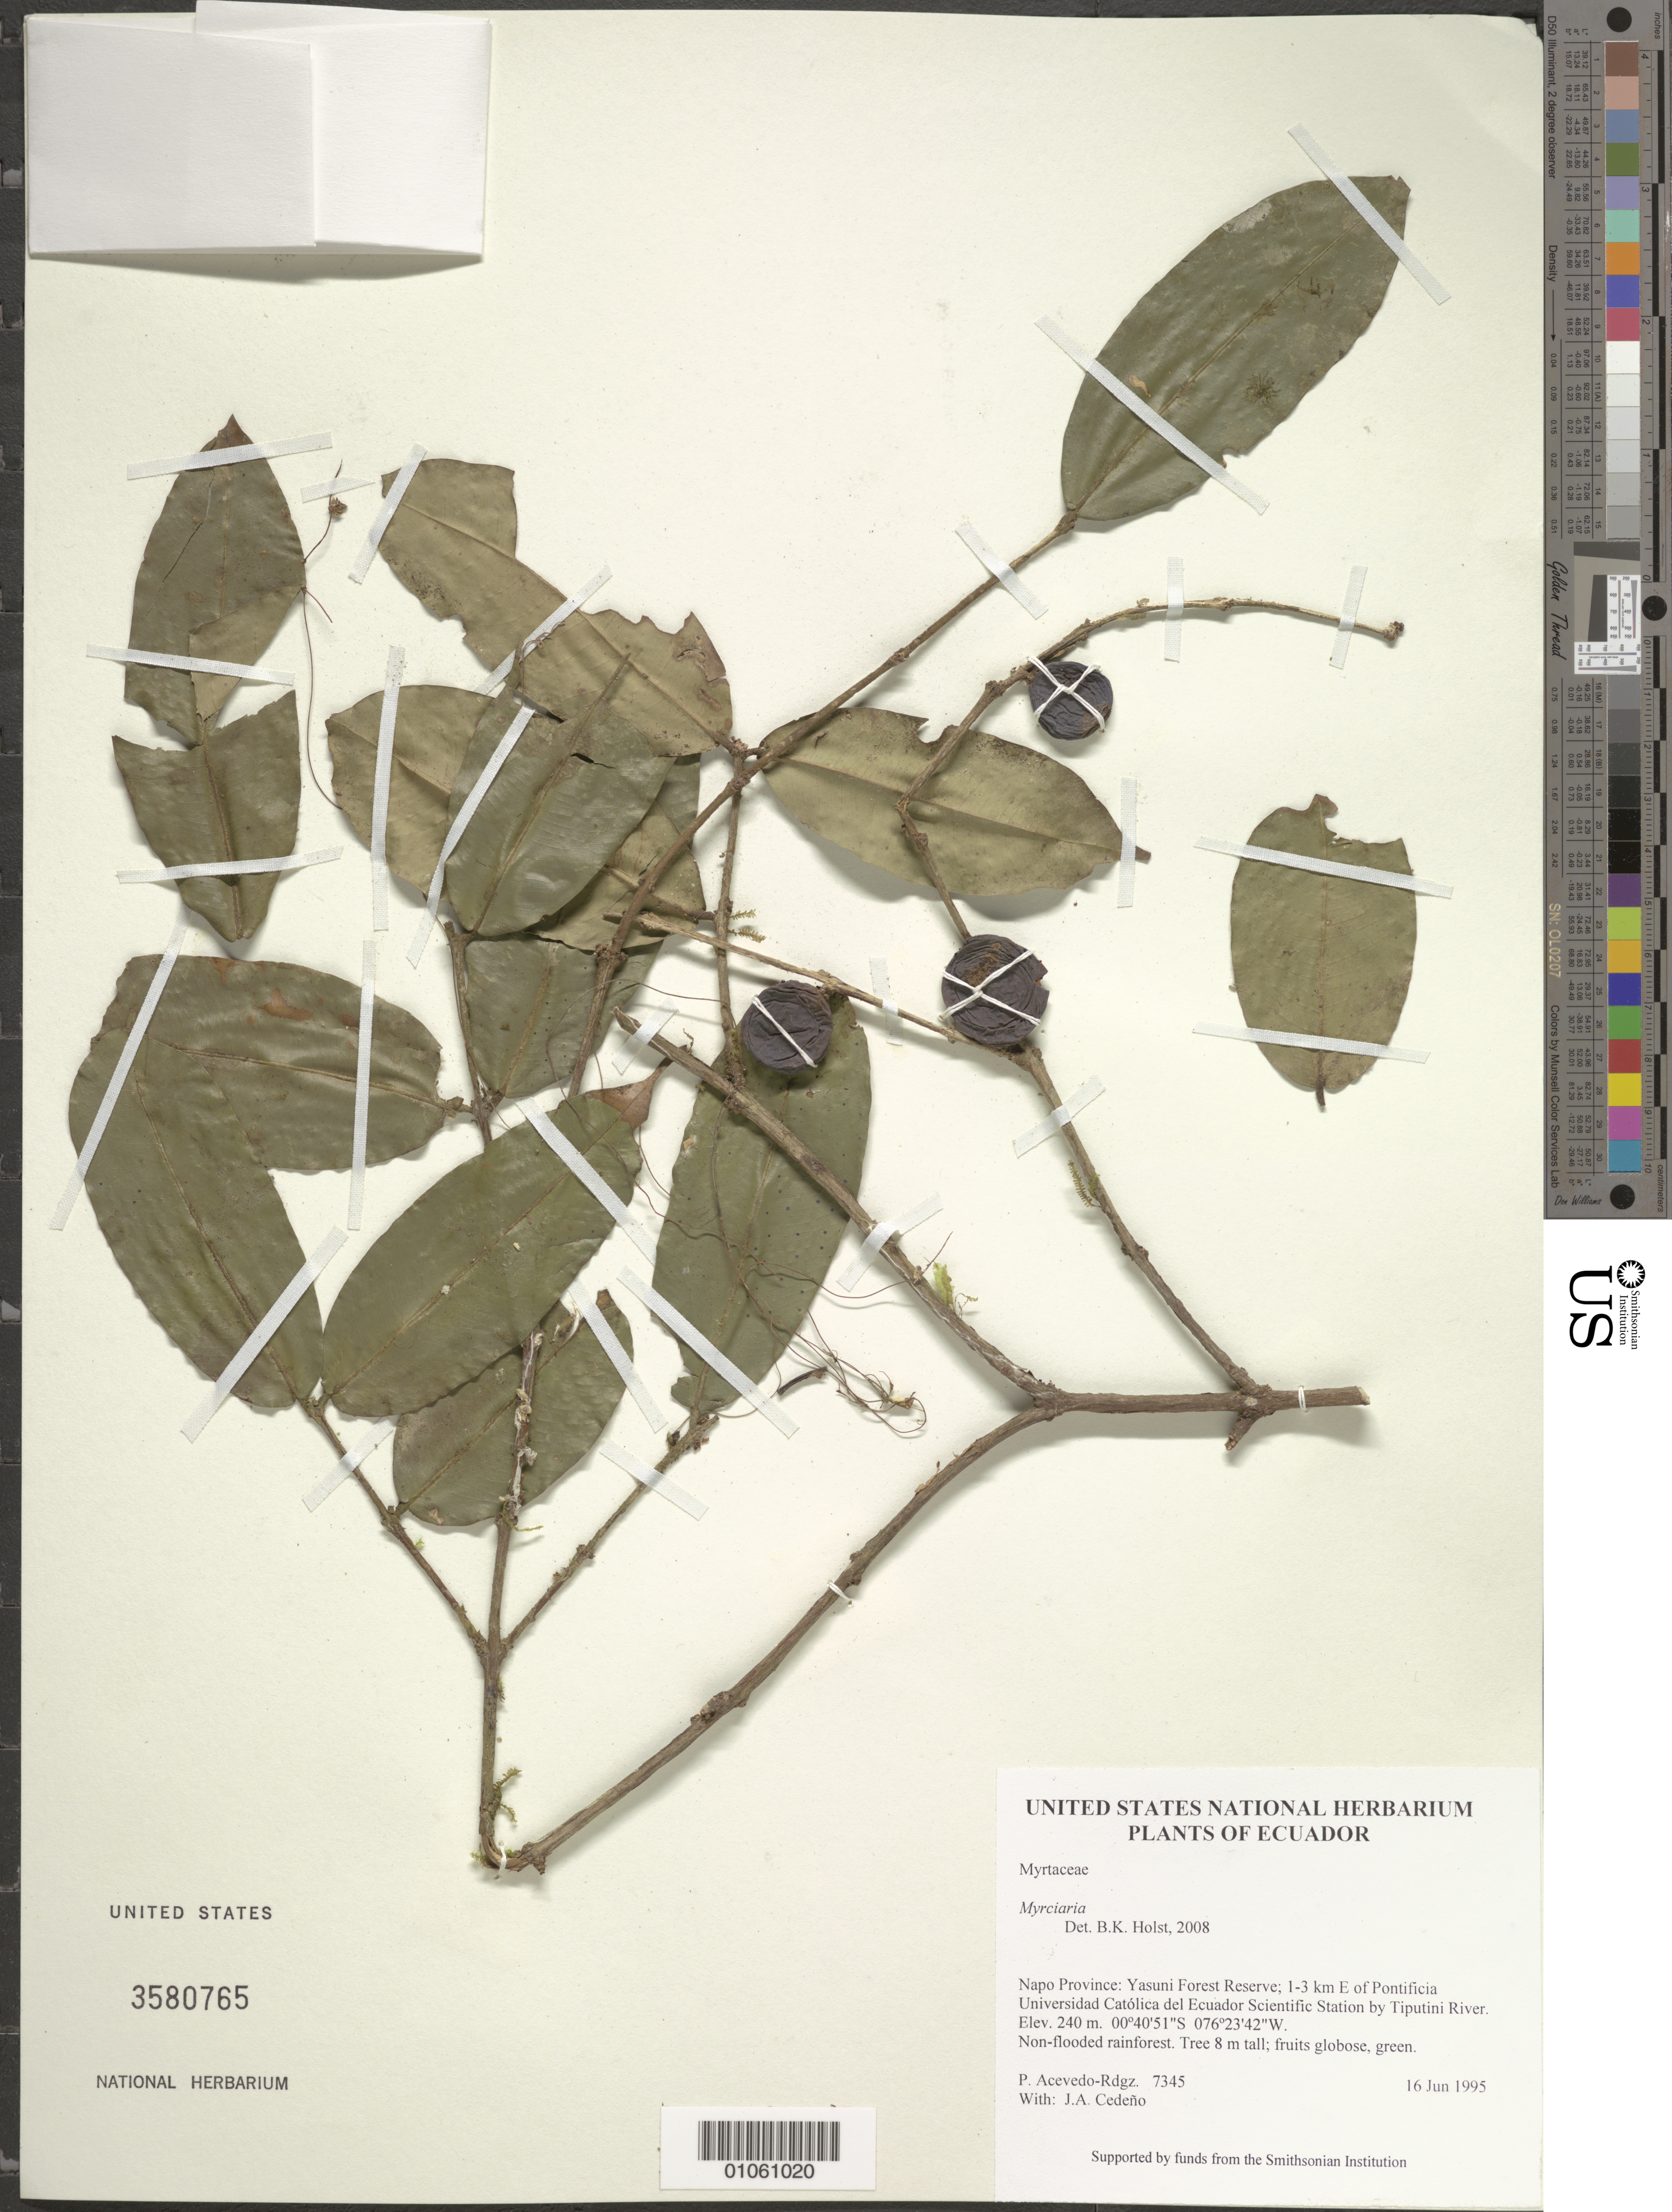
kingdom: Plantae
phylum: Tracheophyta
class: Magnoliopsida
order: Myrtales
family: Myrtaceae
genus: Myrciaria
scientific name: Myrciaria sp.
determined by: Holst, Bruce K.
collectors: P. Acevedo-Rodr. & J. A. Cedeño M.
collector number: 7345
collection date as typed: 16 Jun 1995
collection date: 1995-06-16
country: Ecuador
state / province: Napo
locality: Napo Province: Yasuni Forest Reserve; 1-3 km E of Pontificia Universidad Católica del Ecuador Scientific Station by Tiputini River.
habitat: Non-flooded rainforest.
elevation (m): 240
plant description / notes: US, SEL, NY, K, MO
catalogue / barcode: US 3580765